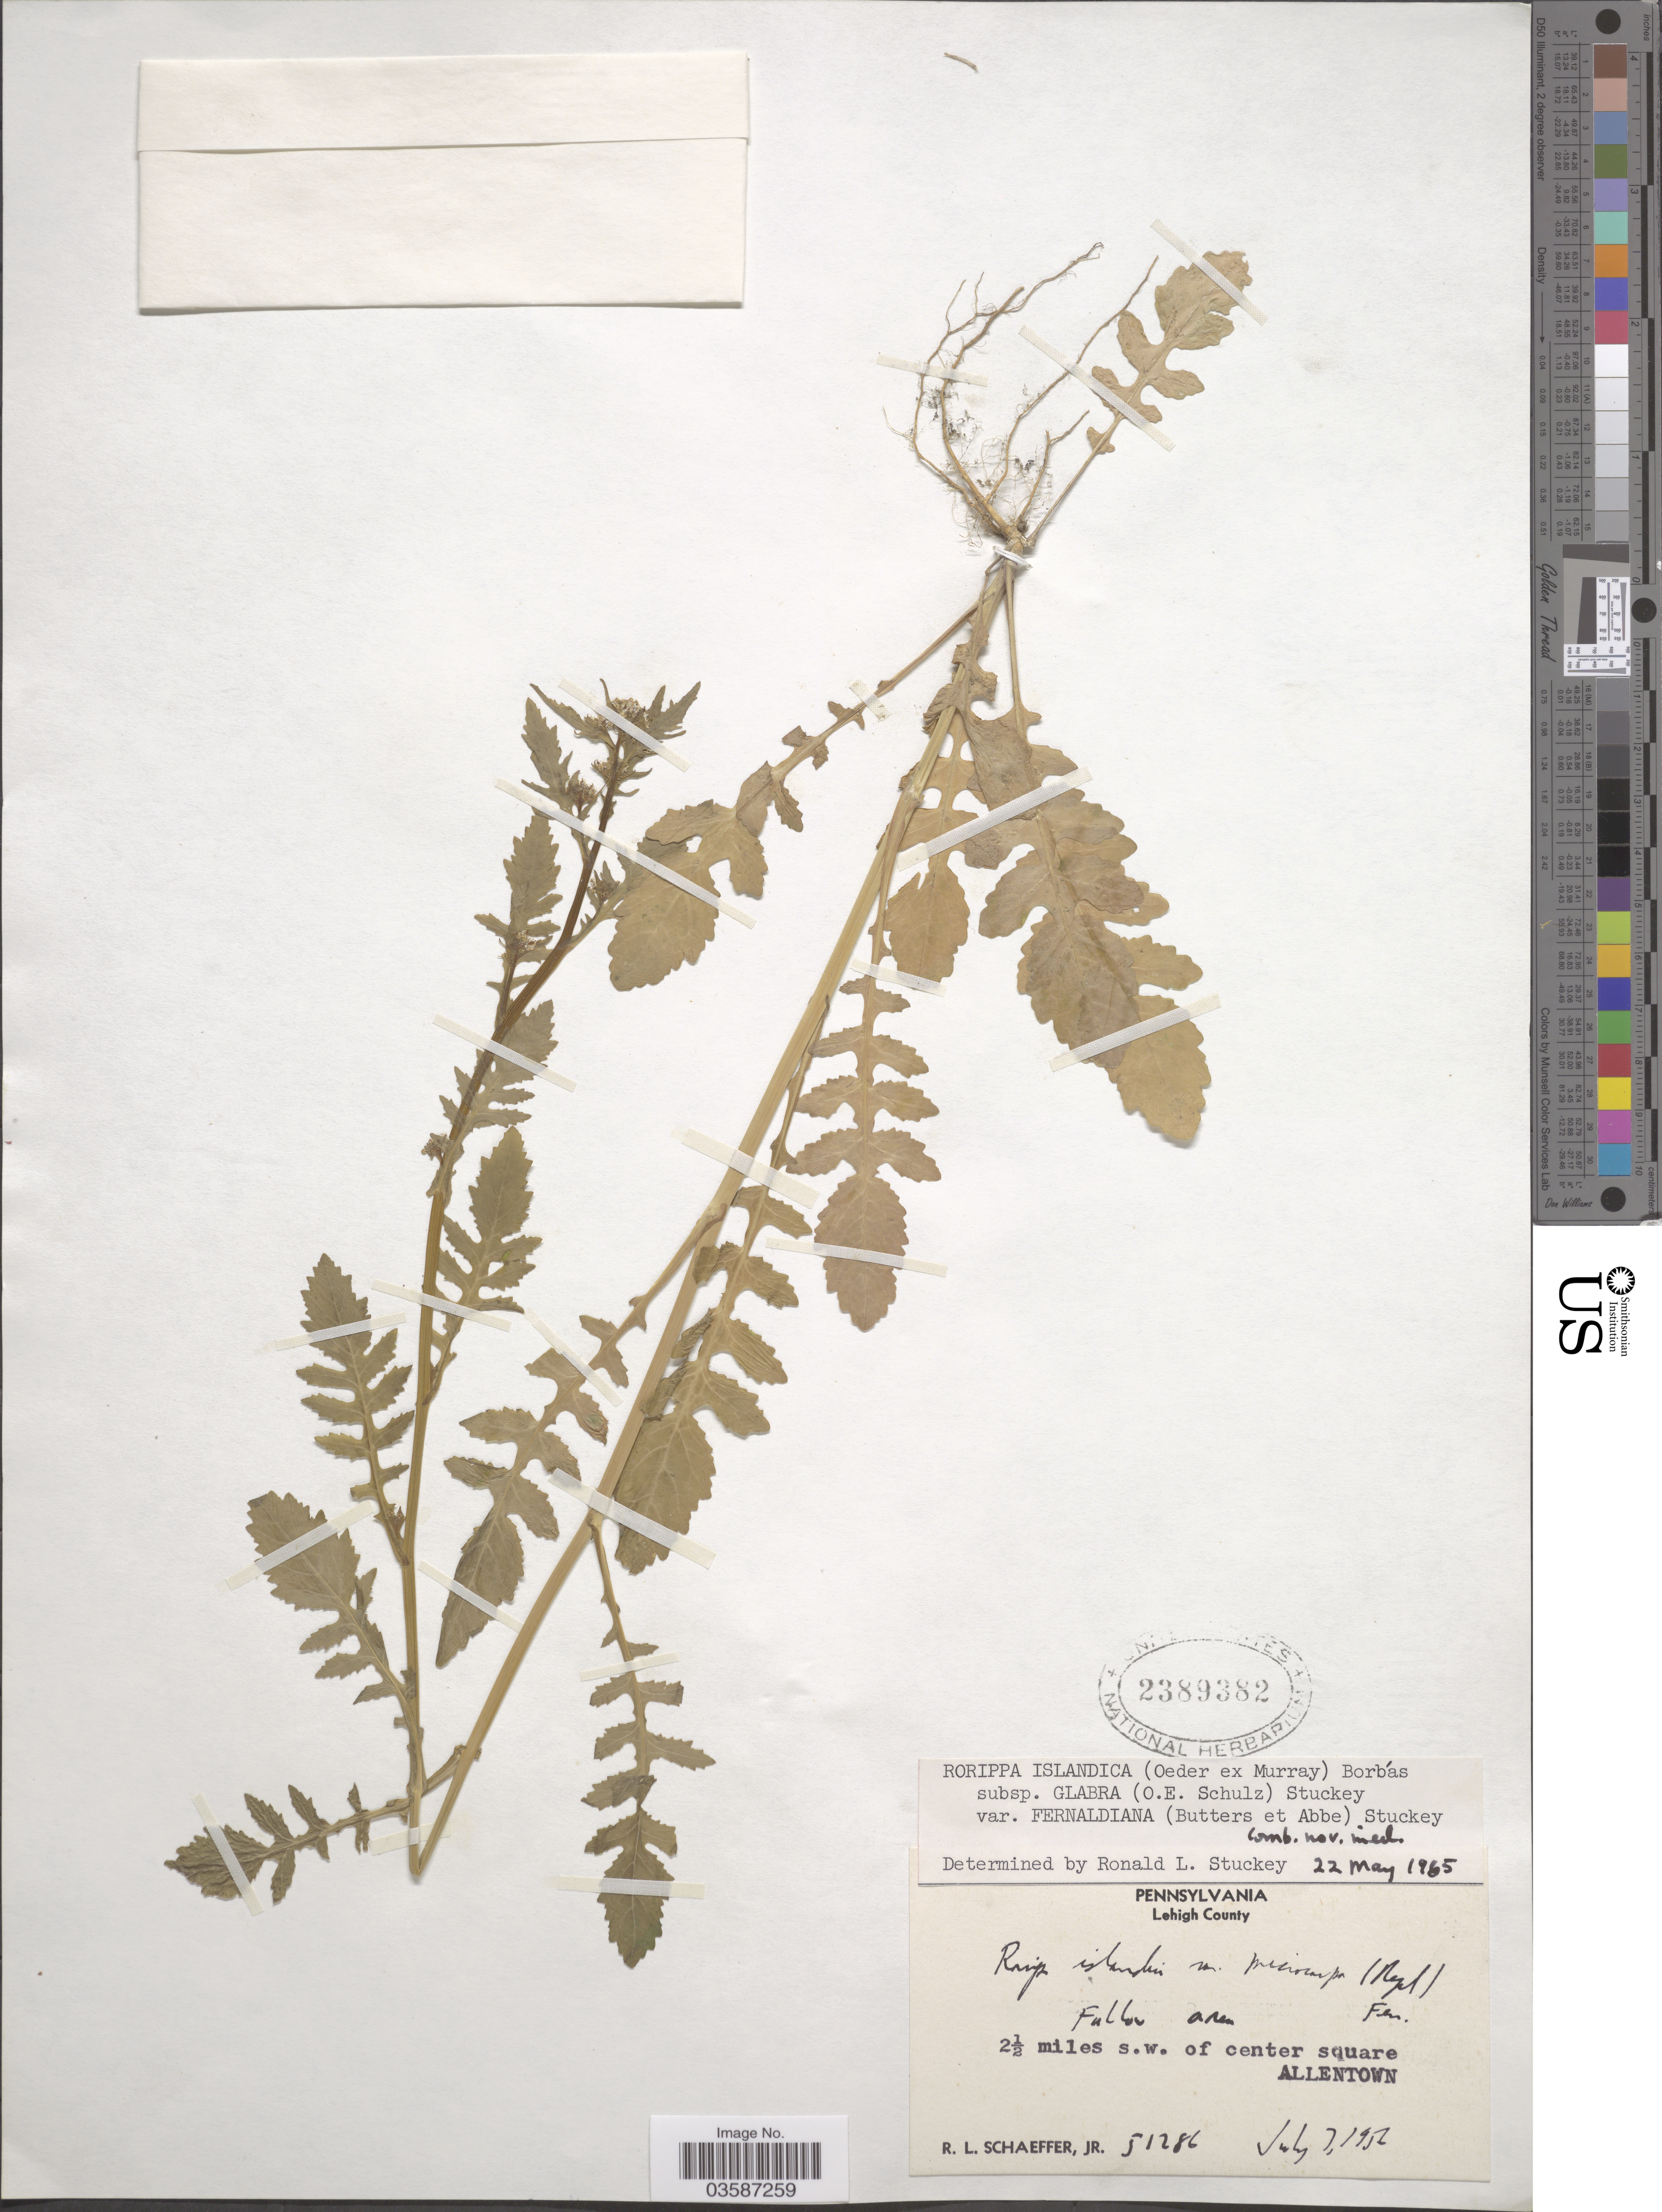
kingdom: Plantae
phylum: Tracheophyta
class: Magnoliopsida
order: Brassicales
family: Brassicaceae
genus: Rorippa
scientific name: Rorippa islandica var. fernaldiana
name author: Butters & Abbe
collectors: R. L. Schaeffer Jr.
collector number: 51286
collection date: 1956-07-07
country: United States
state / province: Pennsylvania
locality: Lehigh County. 2½ miles s.w. of center square, Allentown.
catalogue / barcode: US 2389382